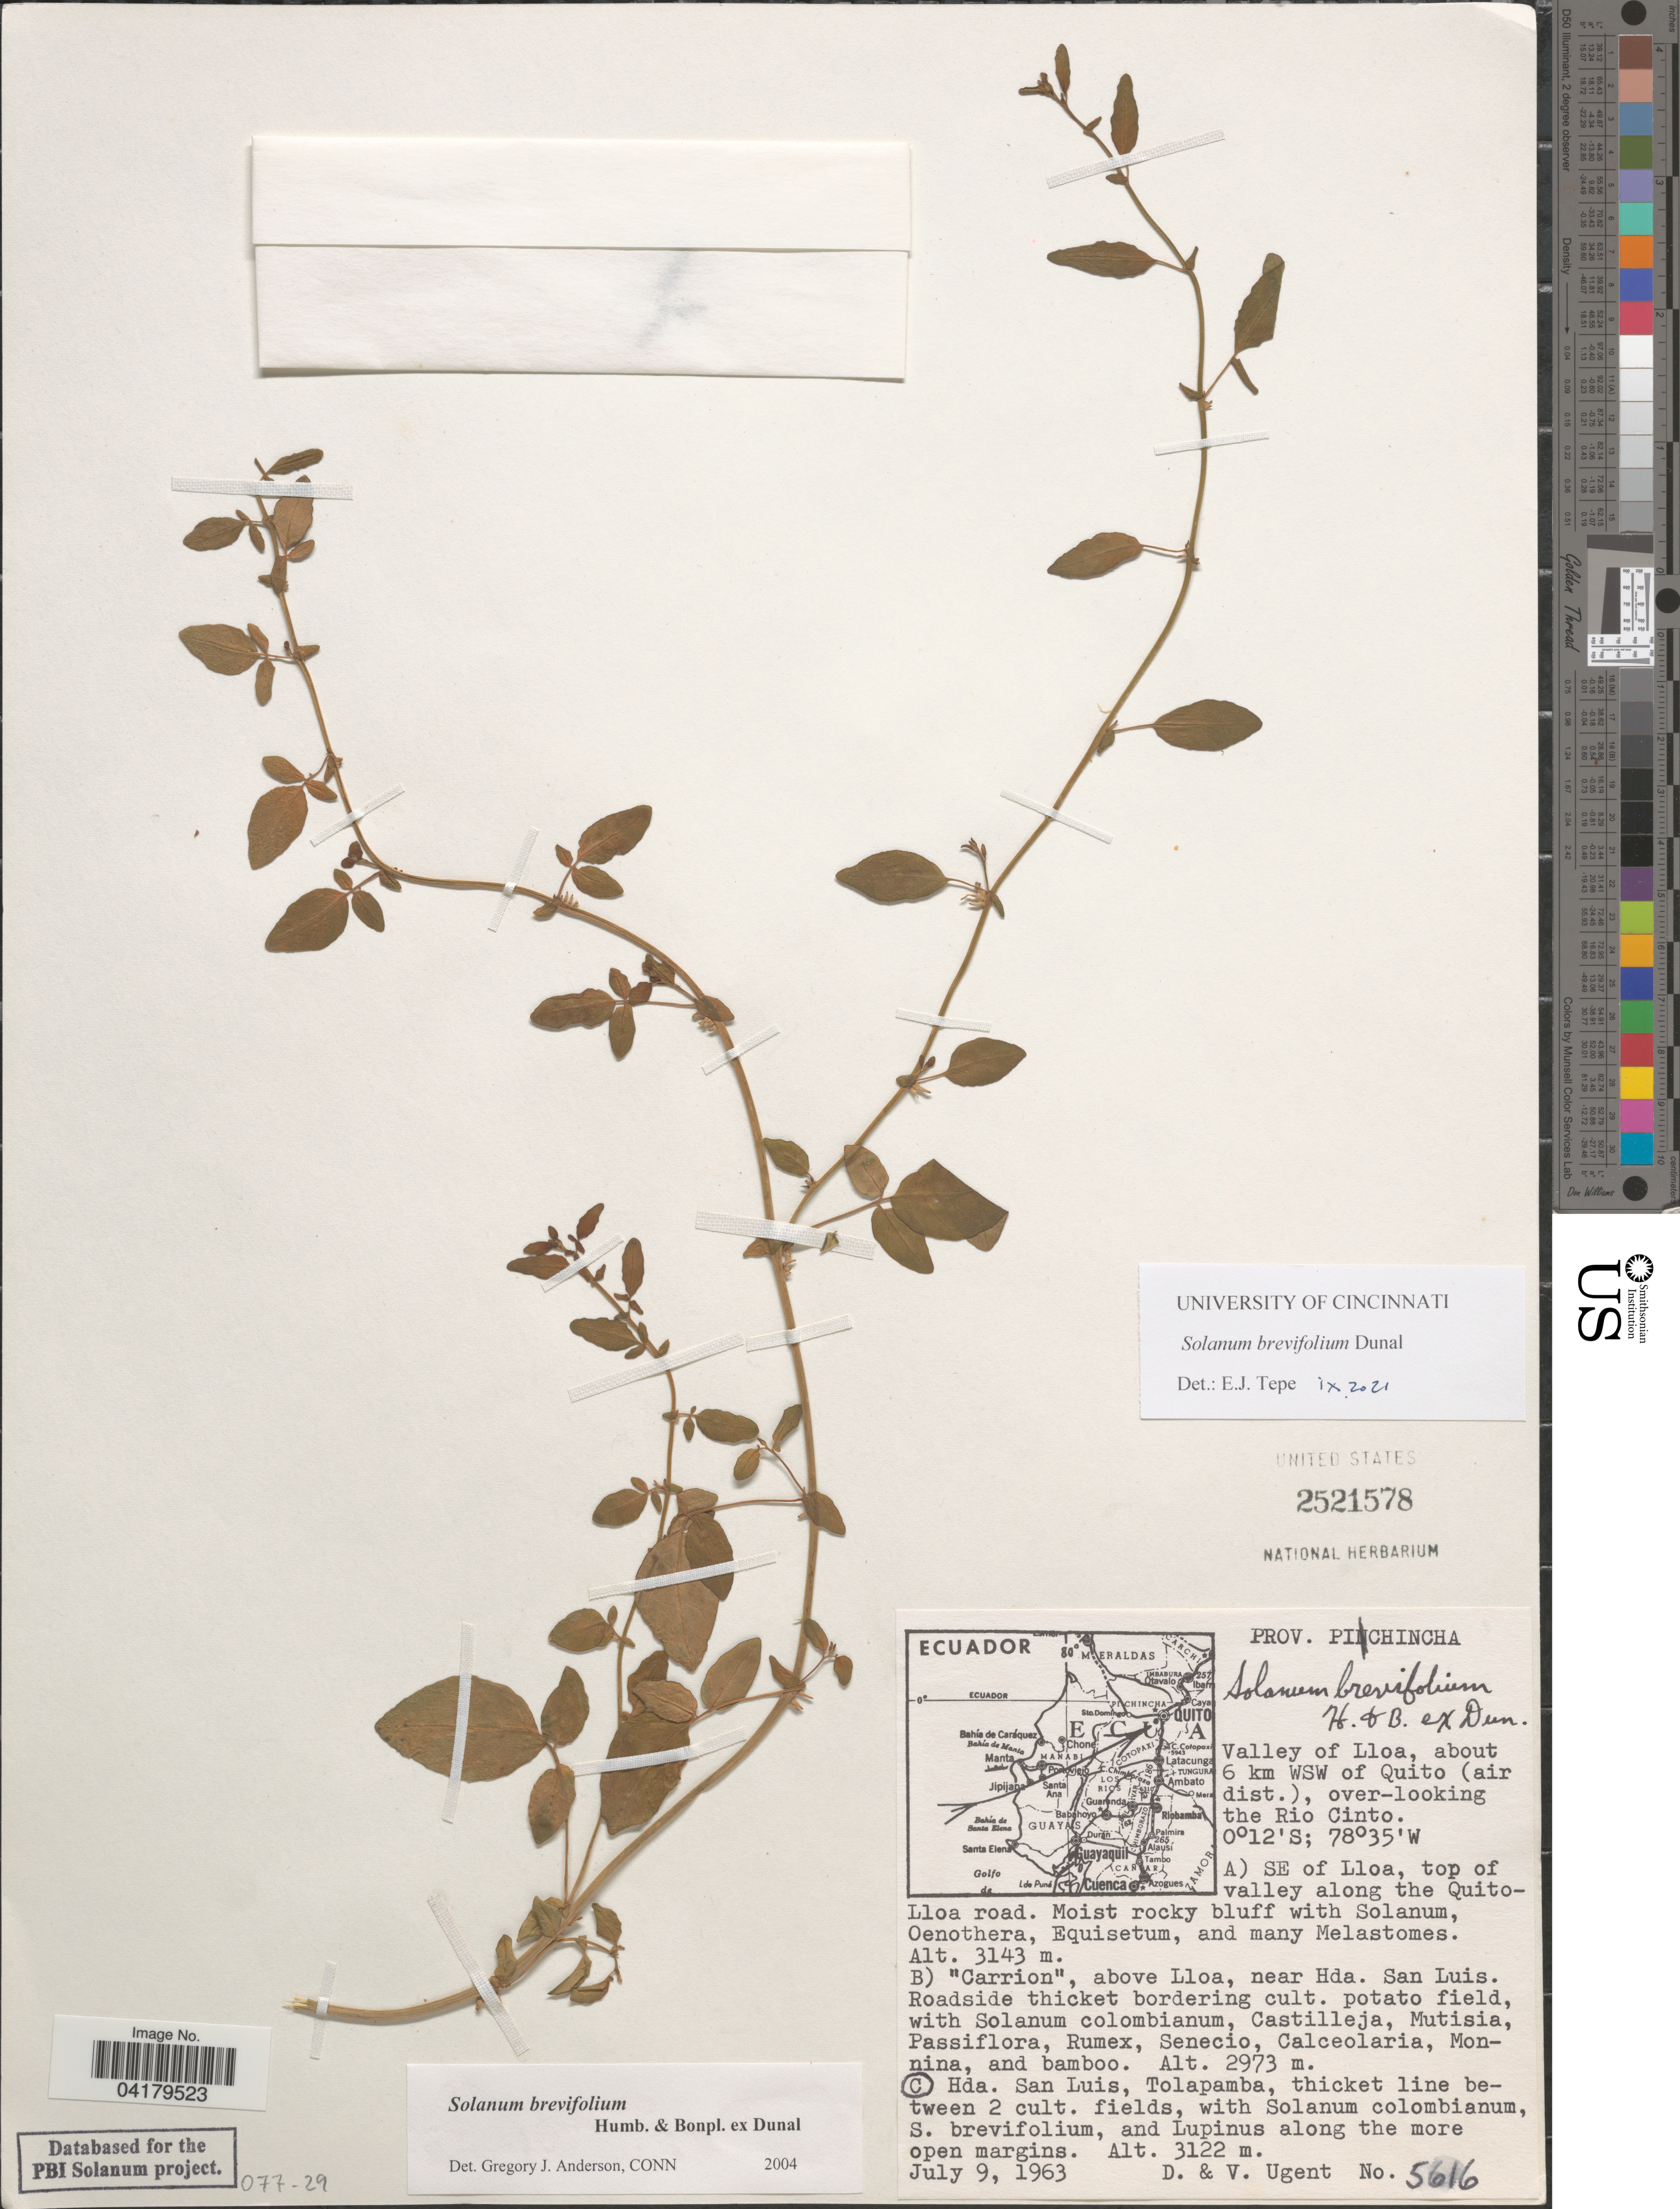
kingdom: Plantae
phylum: Tracheophyta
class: Magnoliopsida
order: Solanales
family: Solanaceae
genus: Solanum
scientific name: Solanum brevifolium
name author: Dunal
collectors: D. Ugent & V. Ugent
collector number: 5616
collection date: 1963-07-09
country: Ecuador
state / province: Pichincha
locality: Hda. San Luis, Tolapamba.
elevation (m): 3122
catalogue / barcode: US 2521578